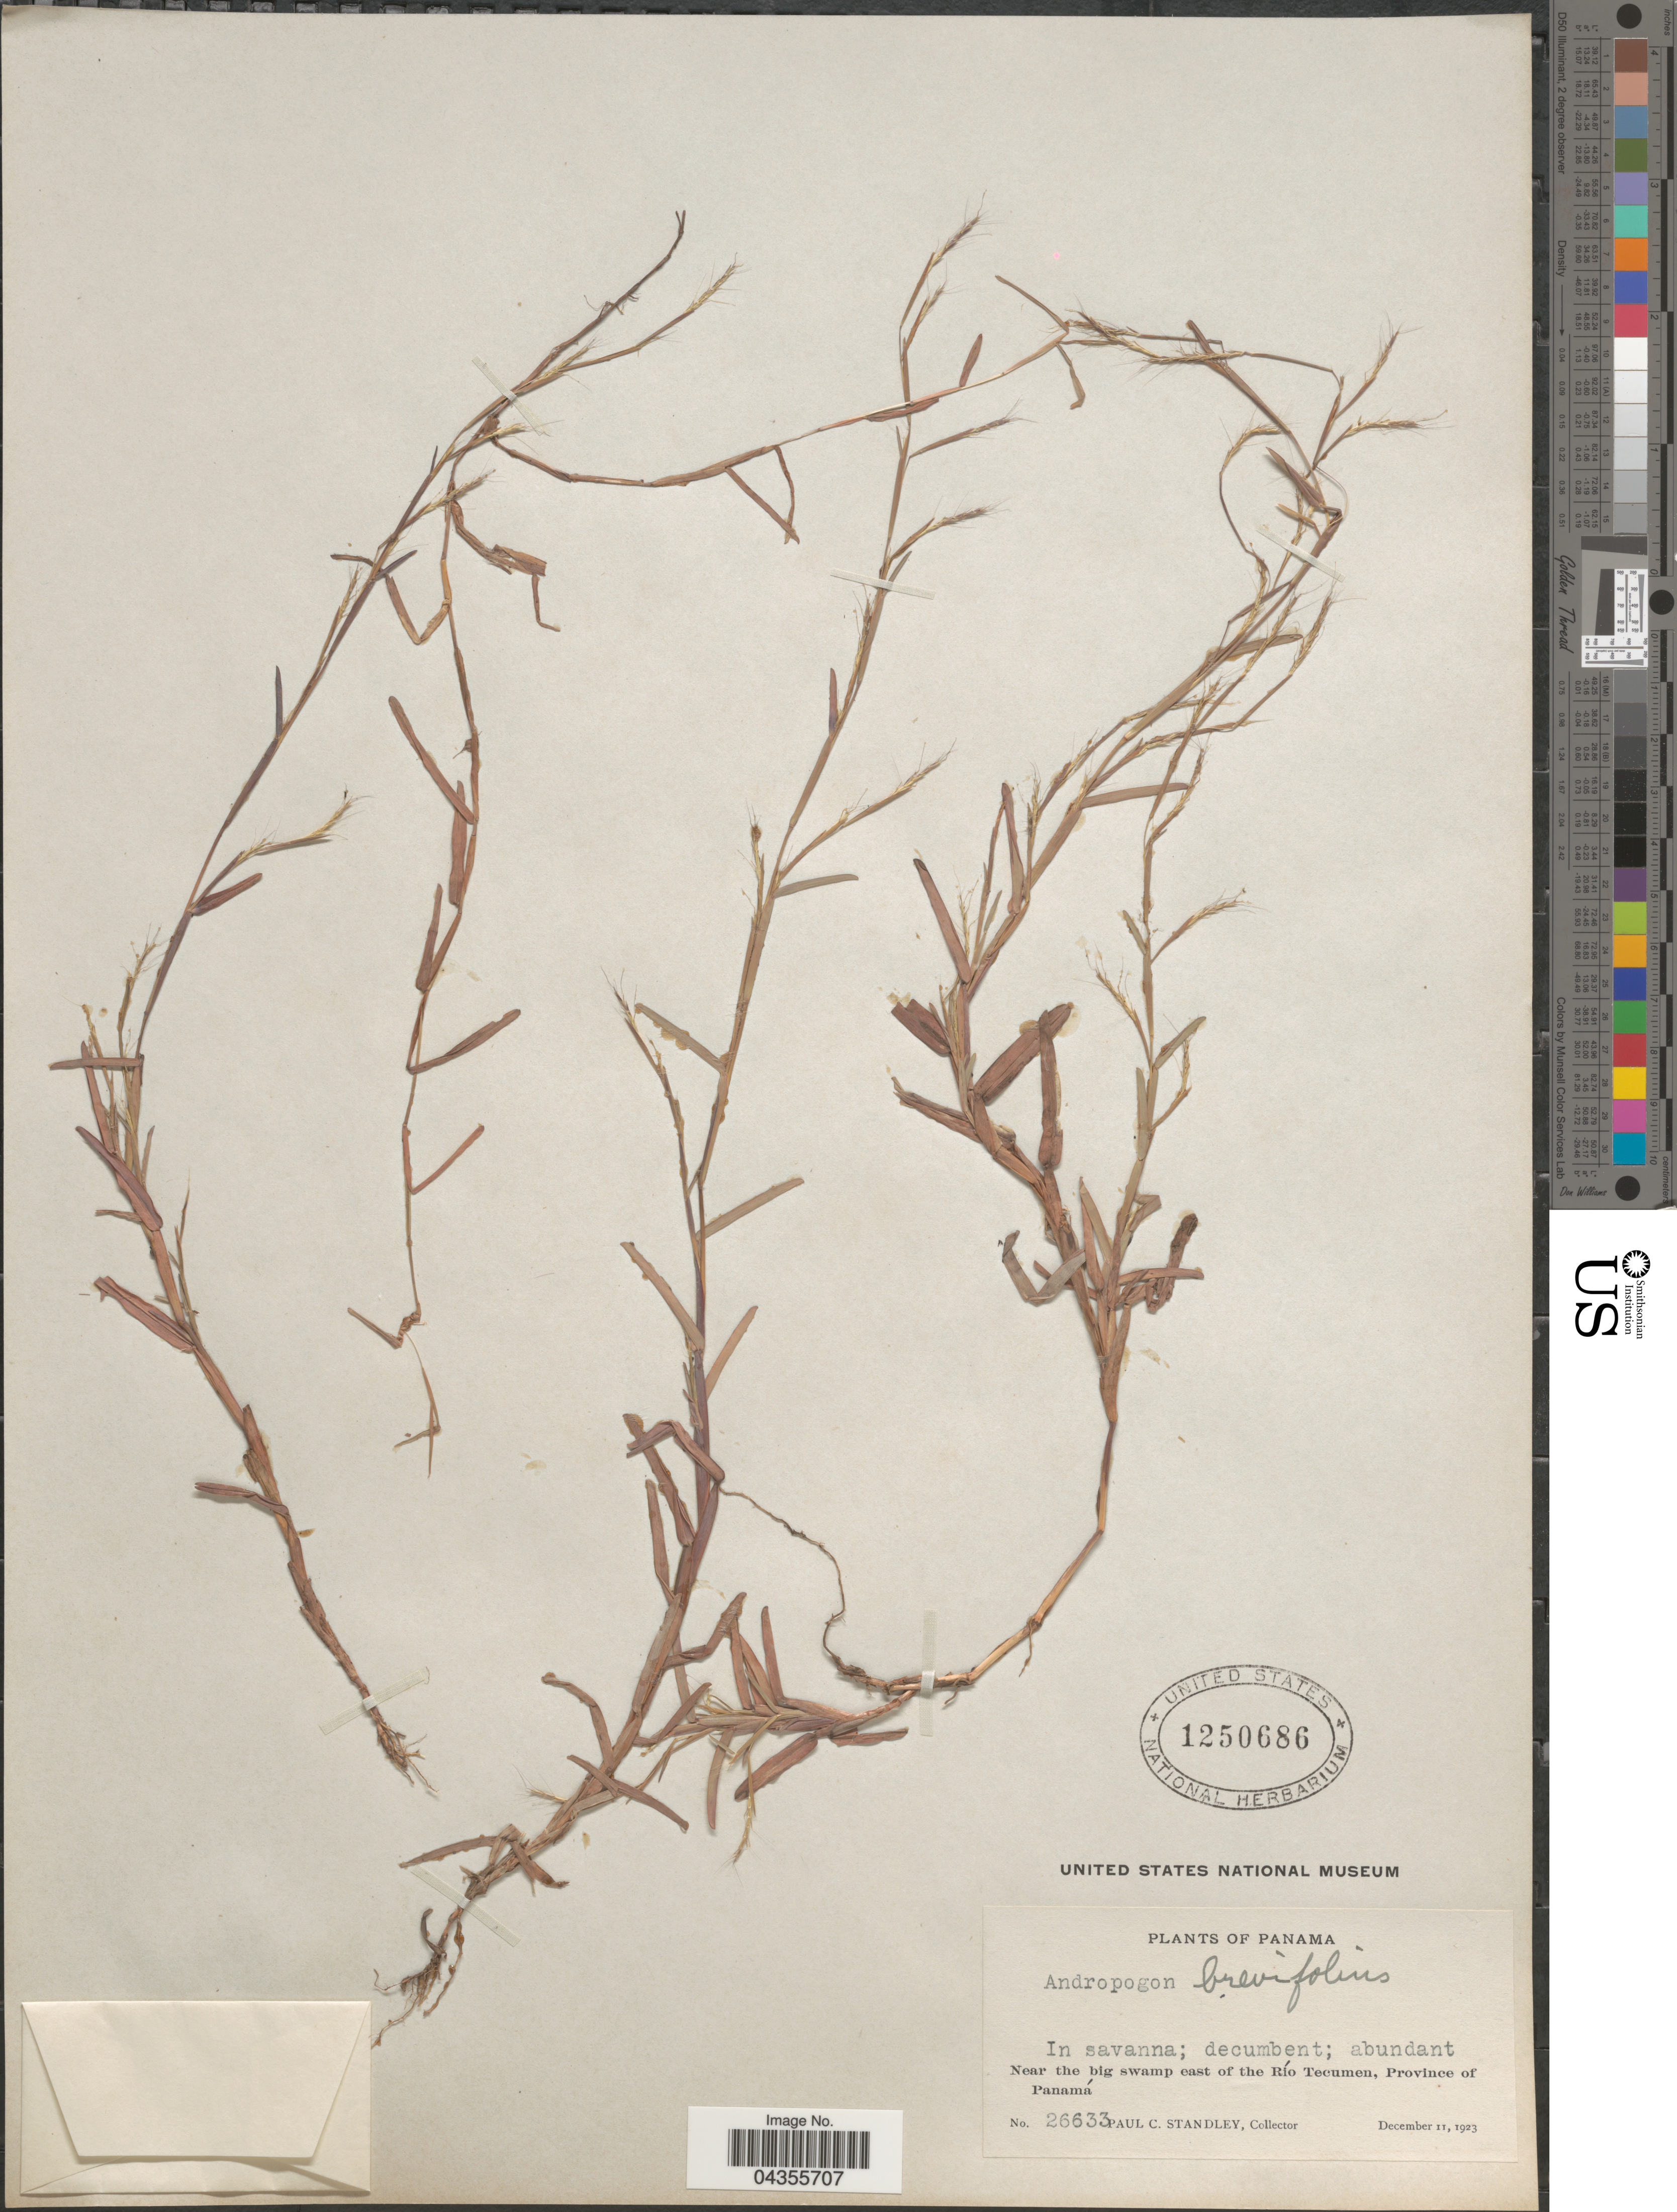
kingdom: Plantae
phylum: Tracheophyta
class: Liliopsida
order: Poales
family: Poaceae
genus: Schizachyrium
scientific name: Schizachyrium brevifolium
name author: (Sw.) Nees ex Büse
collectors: P. C. Standley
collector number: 26633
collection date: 1923-12-11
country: Panama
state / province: Panamá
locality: In savanna; abundant. Near the big swamp east of the Río Tecumen.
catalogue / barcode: US 1250686